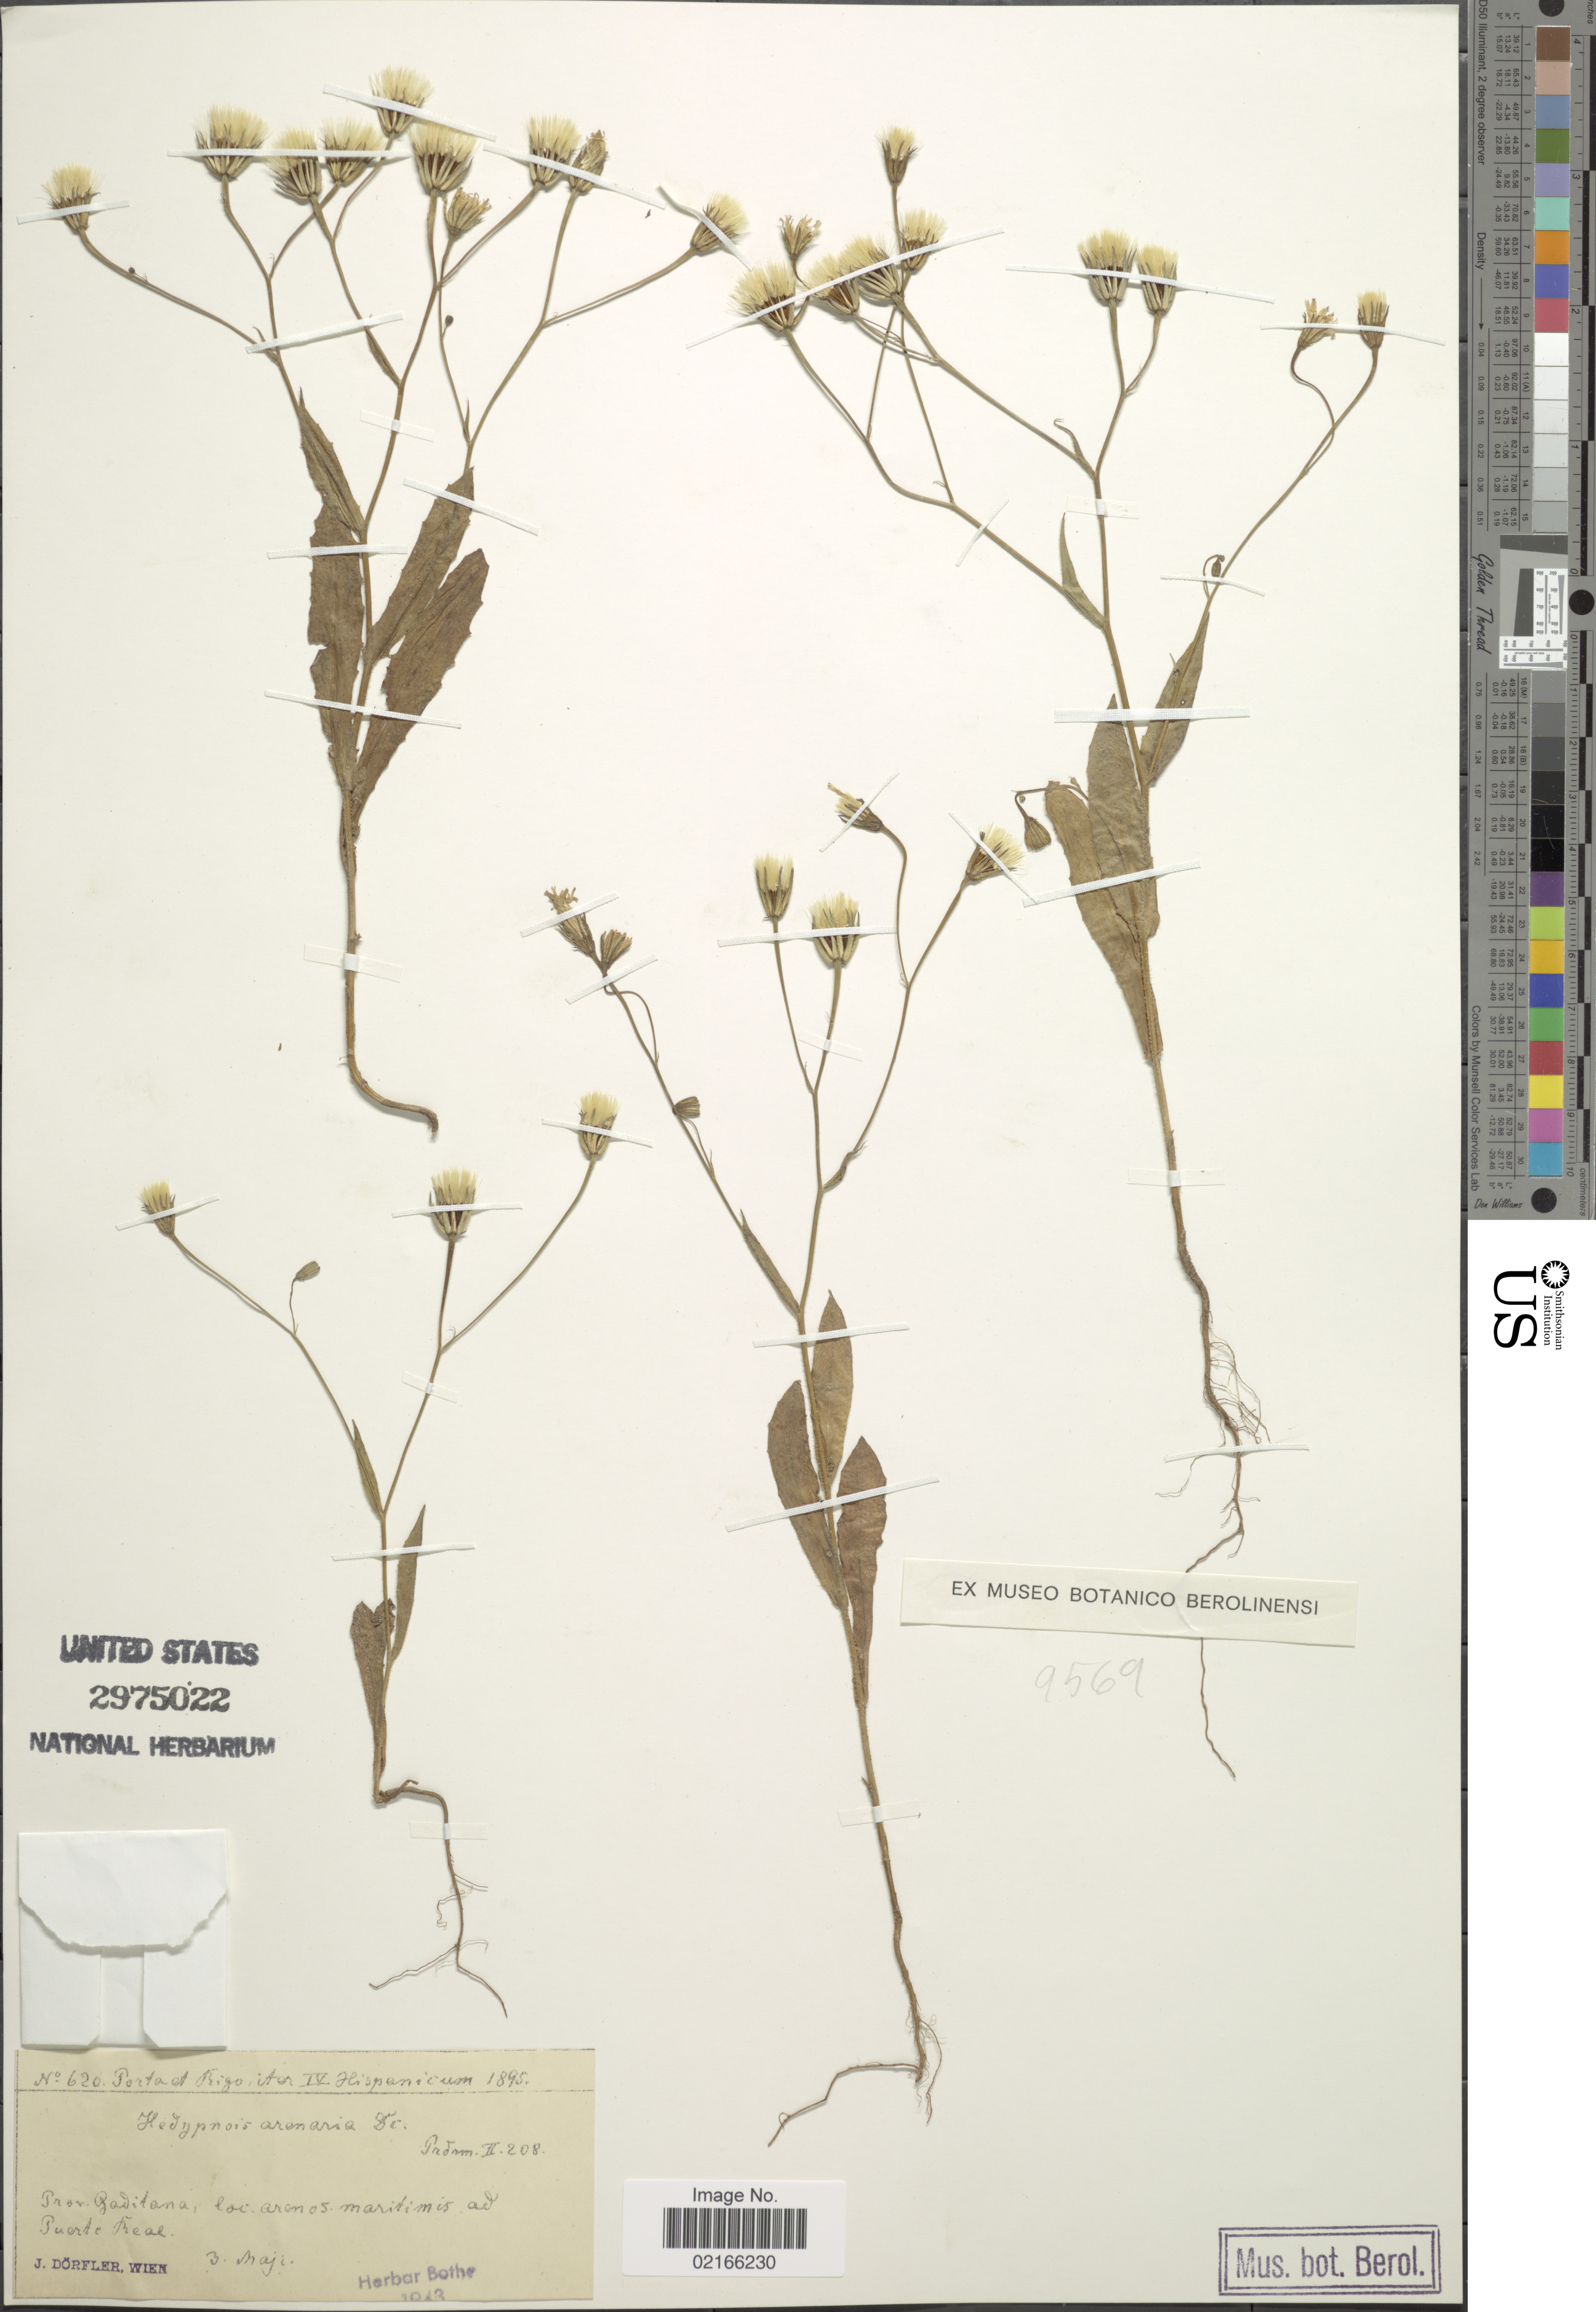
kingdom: Plantae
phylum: Tracheophyta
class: Magnoliopsida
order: Asterales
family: Asteraceae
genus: Hedypnois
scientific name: Hedypnois arenaria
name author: (Schousb.) DC.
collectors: -- Porta & -- Rigo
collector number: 620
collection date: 1895-05-03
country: Spain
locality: Prov. Paditana, loc. arenos maritimis ad. Puerte Real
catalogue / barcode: US 2975022